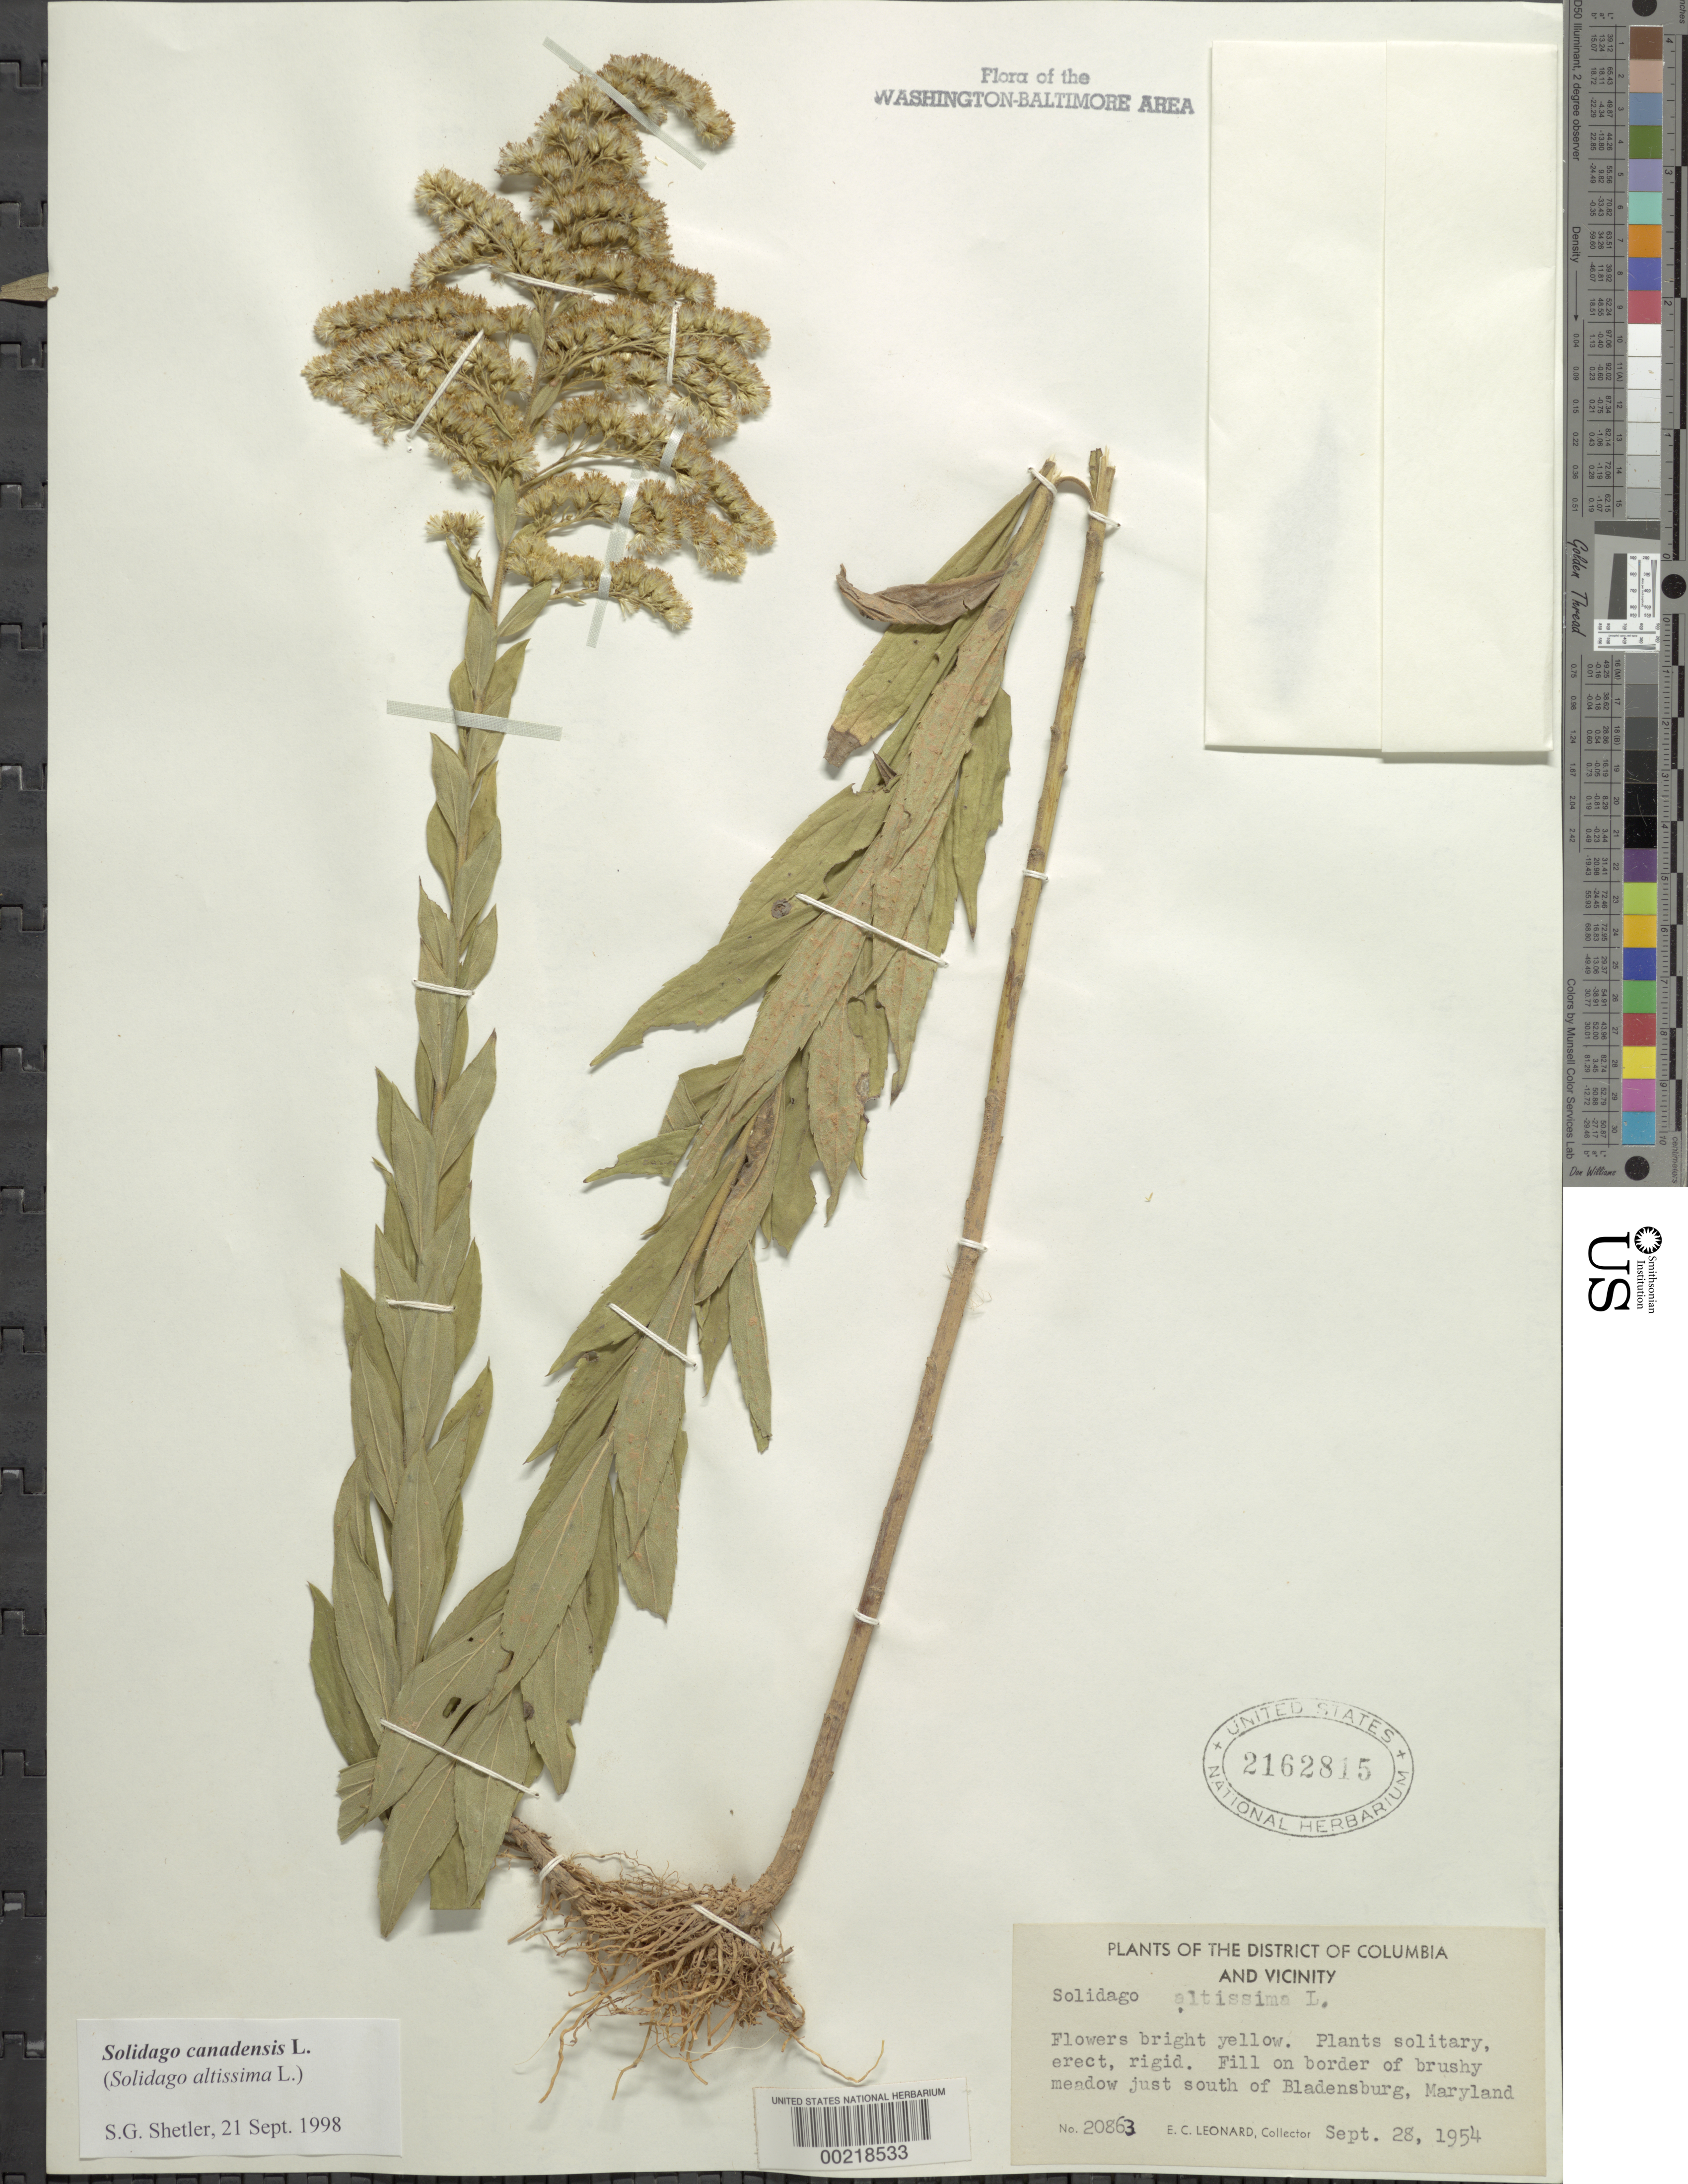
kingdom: Plantae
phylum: Tracheophyta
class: Magnoliopsida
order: Asterales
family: Asteraceae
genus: Solidago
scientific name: Solidago canadensis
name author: L.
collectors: E. C. Leonard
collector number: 20863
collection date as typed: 28 Sep 1954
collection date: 1954-09-28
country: United States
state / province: Maryland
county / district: Prince George's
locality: South of Bladensburg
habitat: Fill on border of brushy meadow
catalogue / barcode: US 2162815